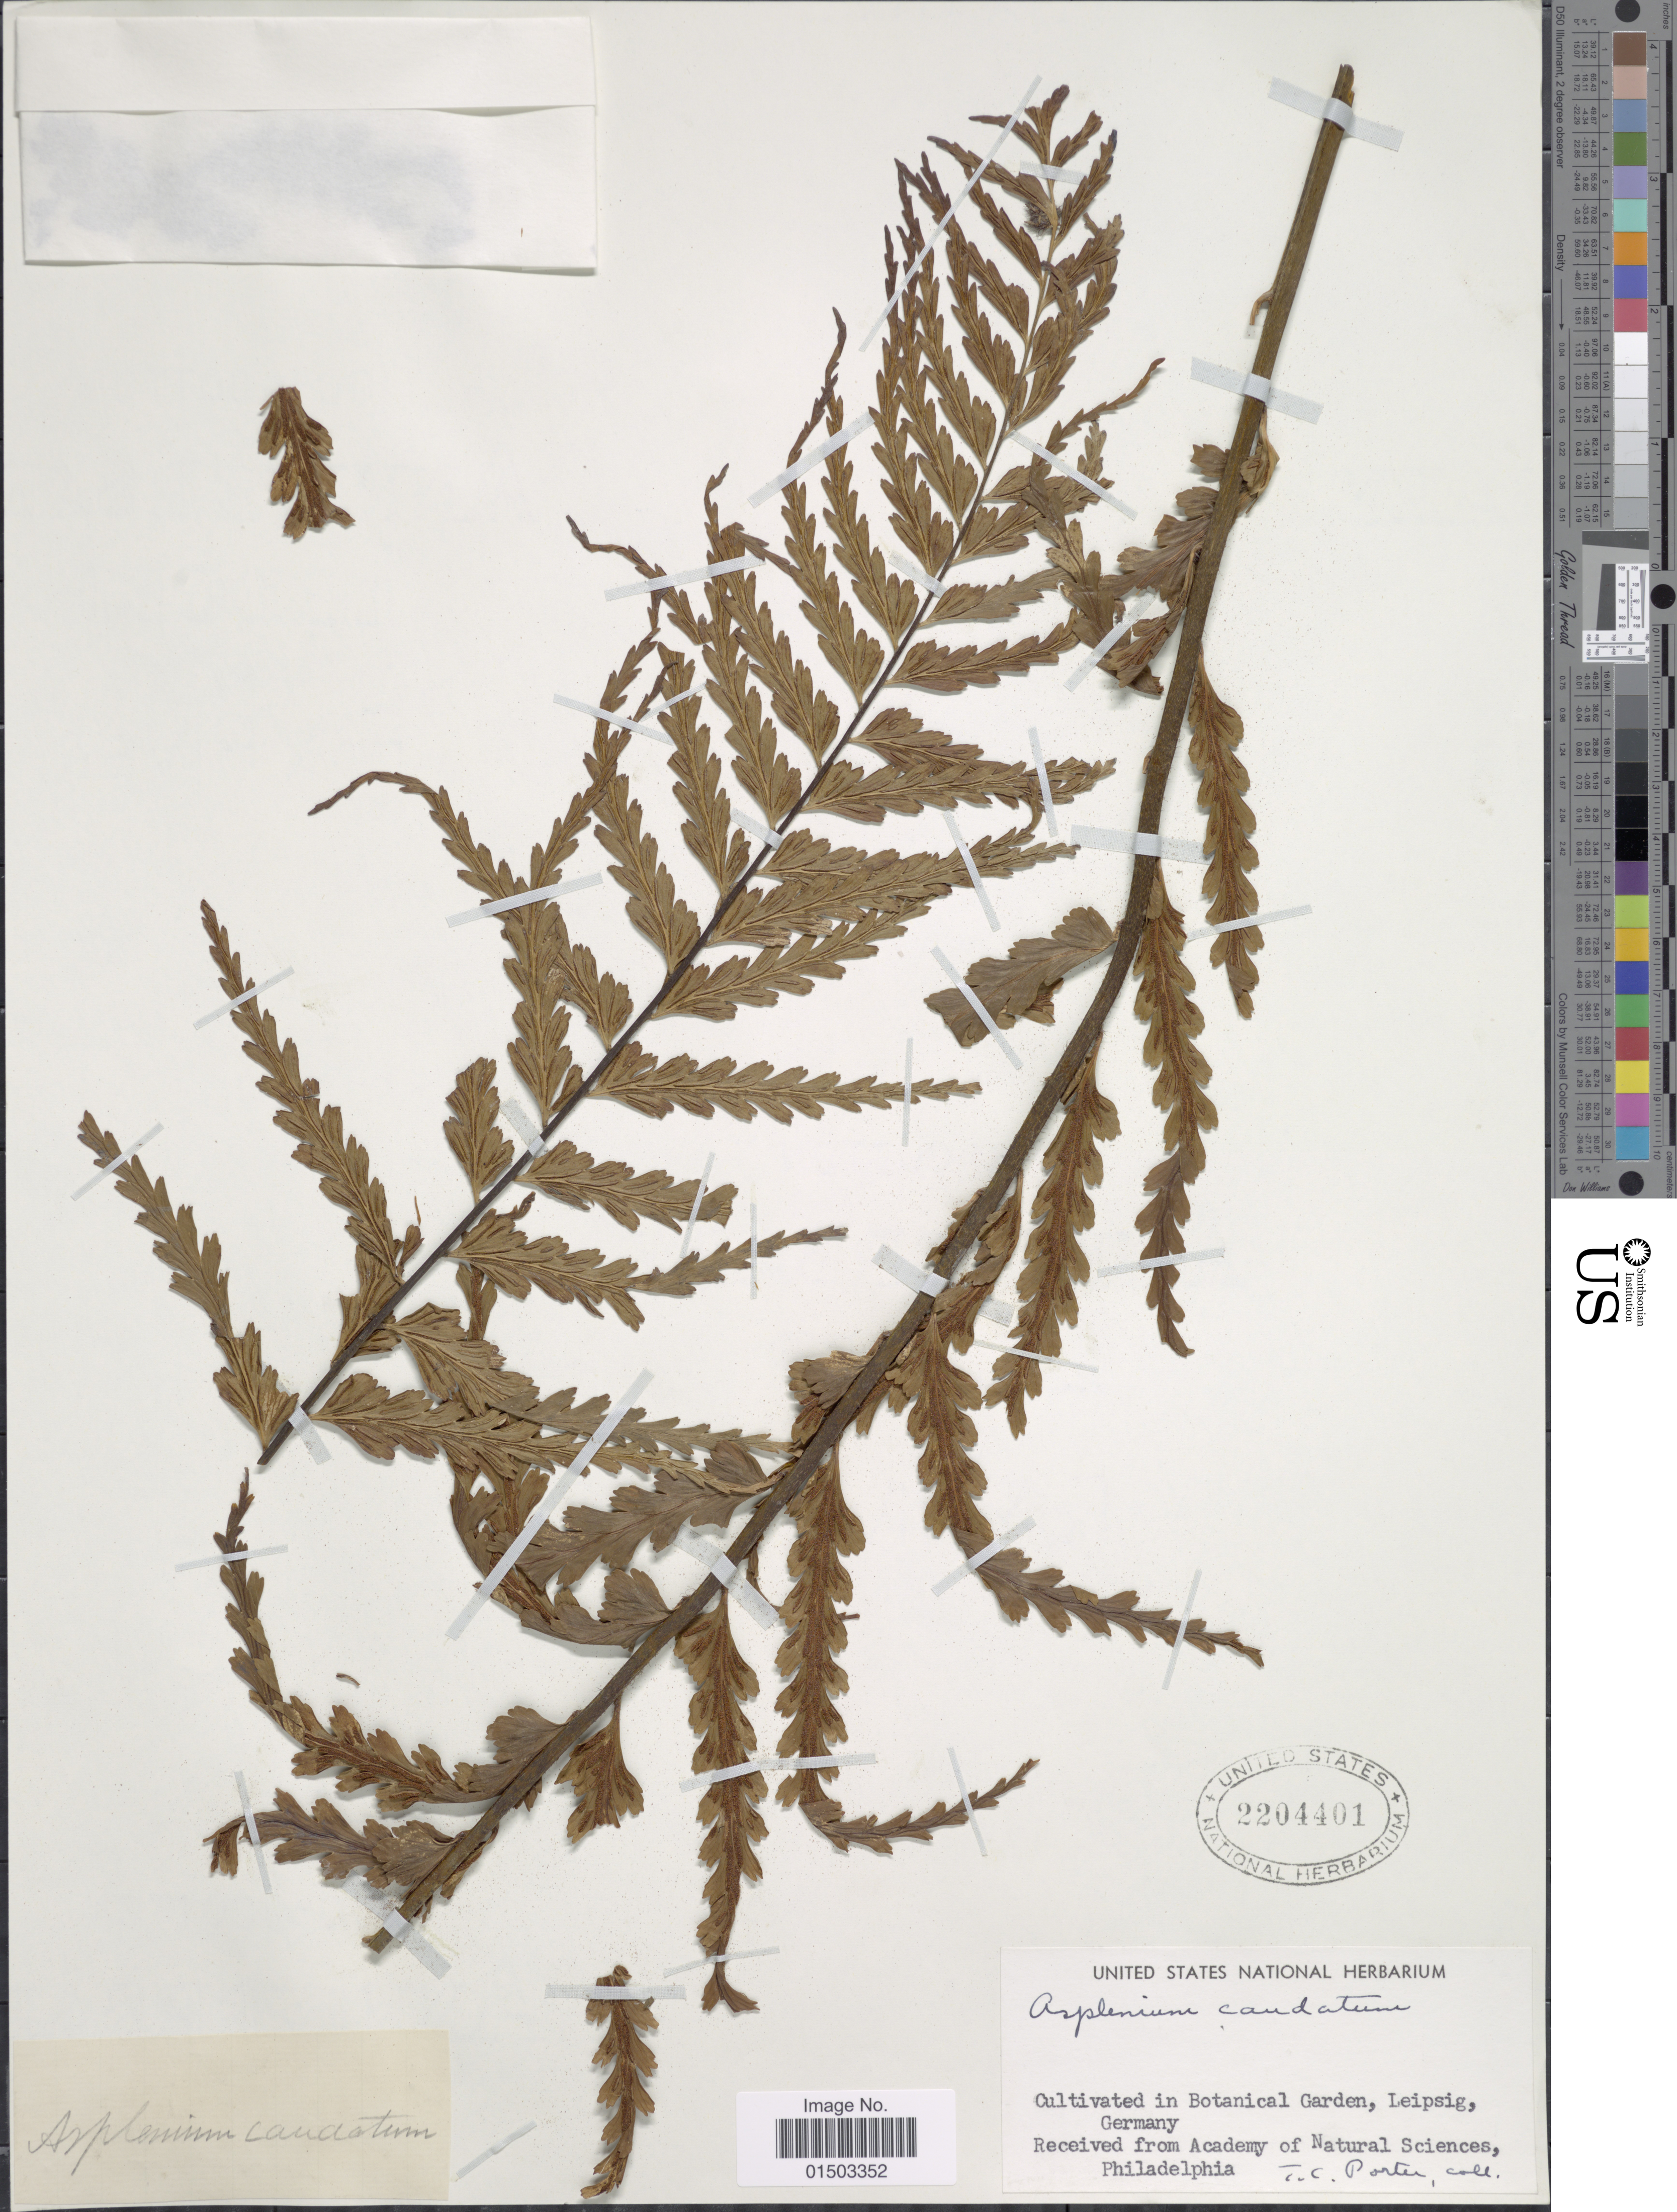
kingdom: Plantae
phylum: Tracheophyta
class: Polypodiopsida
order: Polypodiales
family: Aspleniaceae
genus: Asplenium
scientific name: Asplenium caudatum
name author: G. Forst.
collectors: T. C. Porter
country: Germany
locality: Cultivated in Botanical Garden, Leipsig, Germany.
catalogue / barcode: US 2204401